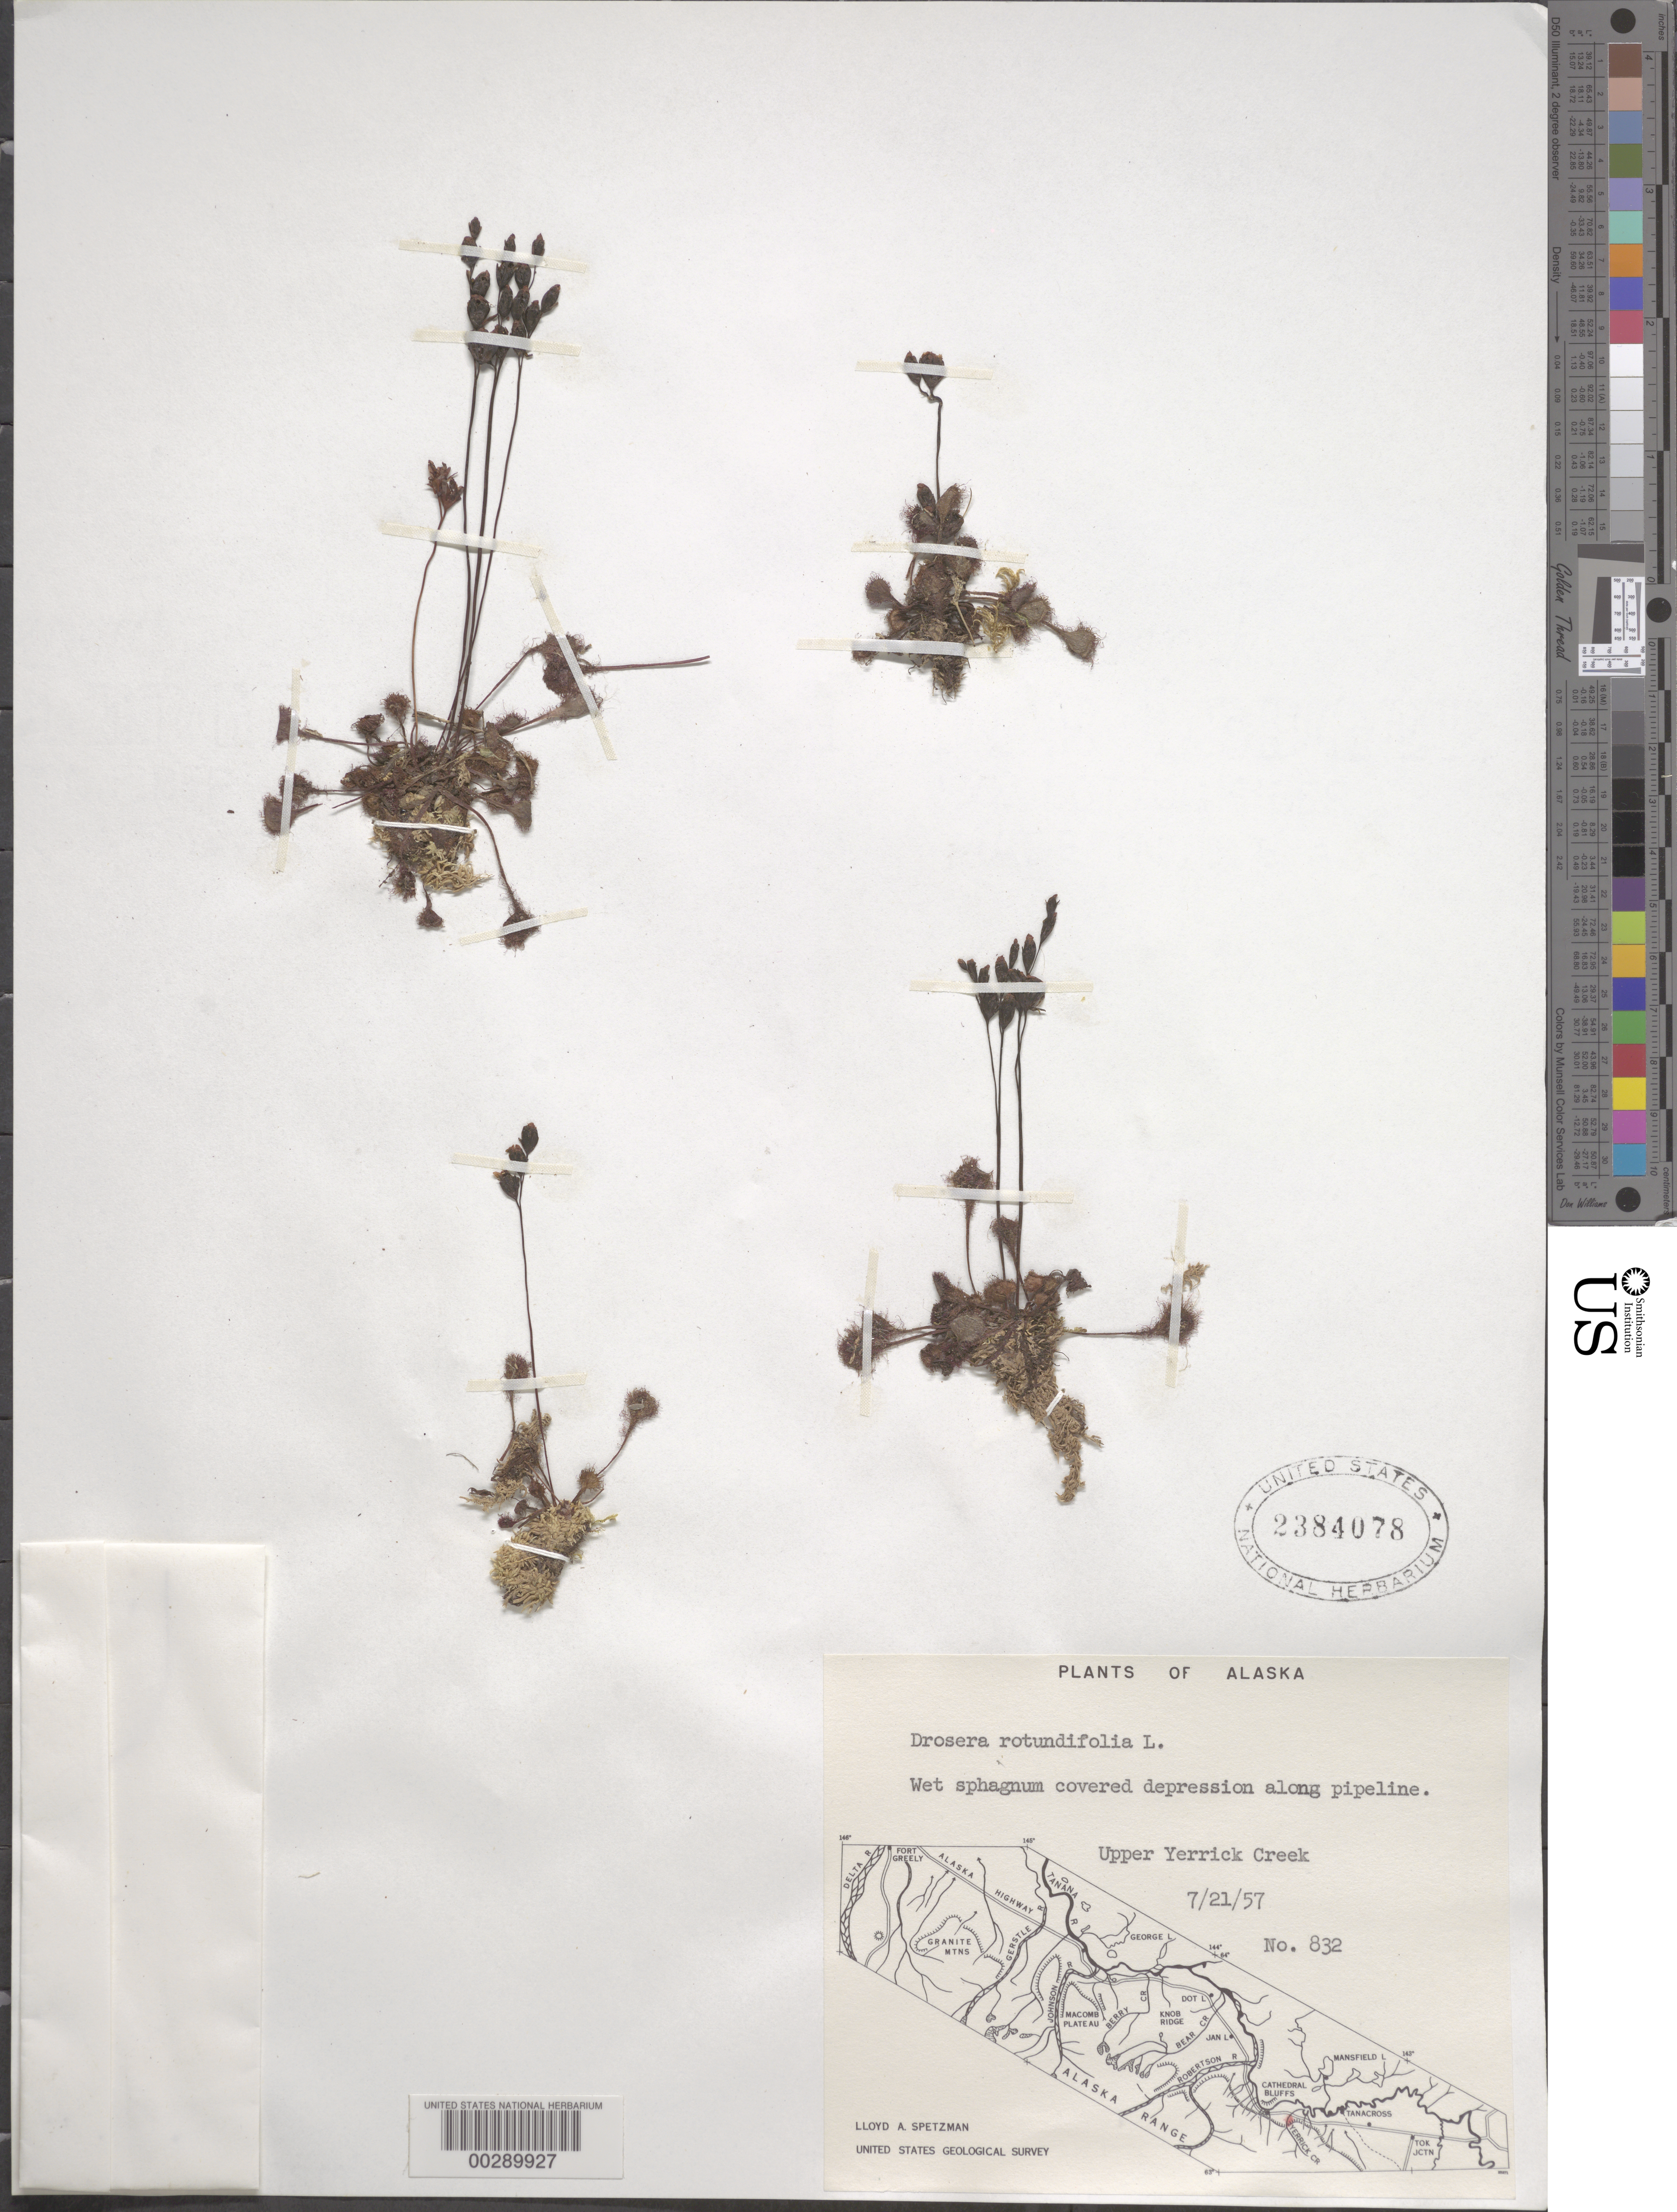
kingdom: Plantae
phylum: Tracheophyta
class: Magnoliopsida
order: Caryophyllales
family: Droseraceae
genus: Drosera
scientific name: Drosera rotundifolia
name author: L.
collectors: L. Spetzman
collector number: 832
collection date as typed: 21 Jul 1957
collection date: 1957-07-21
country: United States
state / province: Alaska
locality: Upper yarrik creek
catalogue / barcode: US 2384078